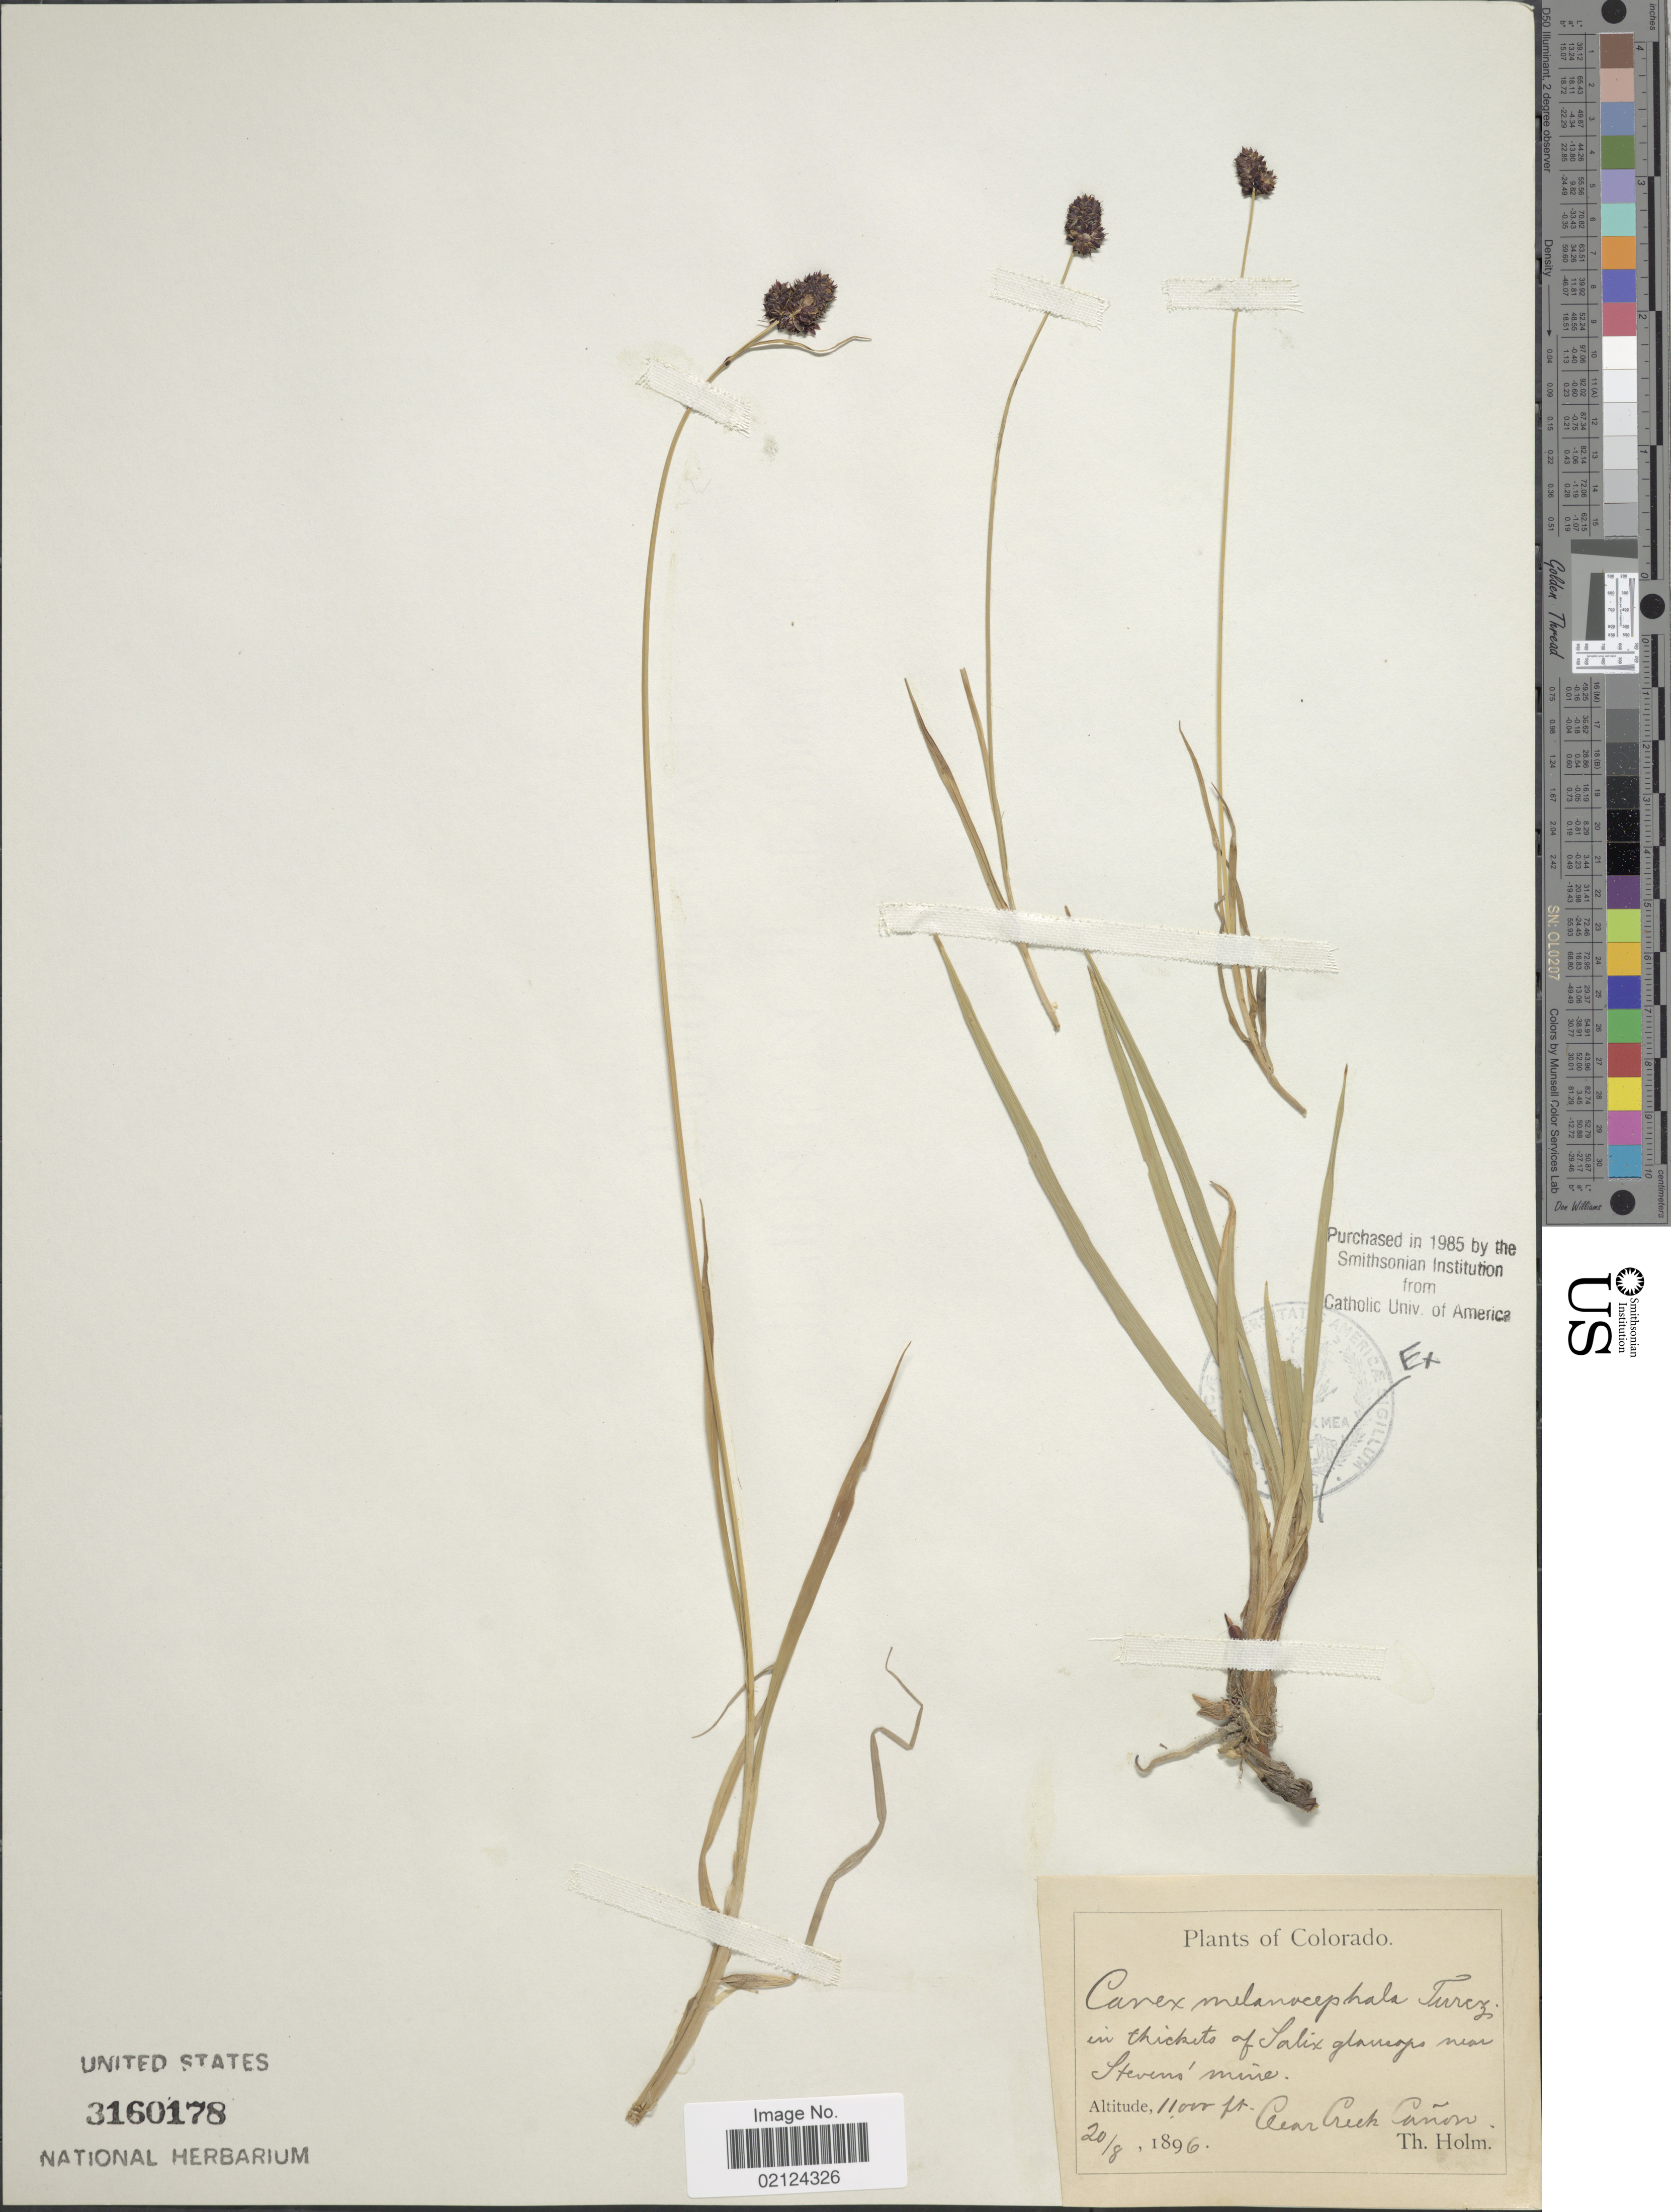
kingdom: Plantae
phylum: Tracheophyta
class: Liliopsida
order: Poales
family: Cyperaceae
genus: Carex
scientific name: Carex melanocephala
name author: Turcz.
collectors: T. Holm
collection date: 1896-08-20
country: United States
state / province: Colorado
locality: Near Steven' s Mine, Clear Creek Canon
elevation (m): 3353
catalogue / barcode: US 3160178